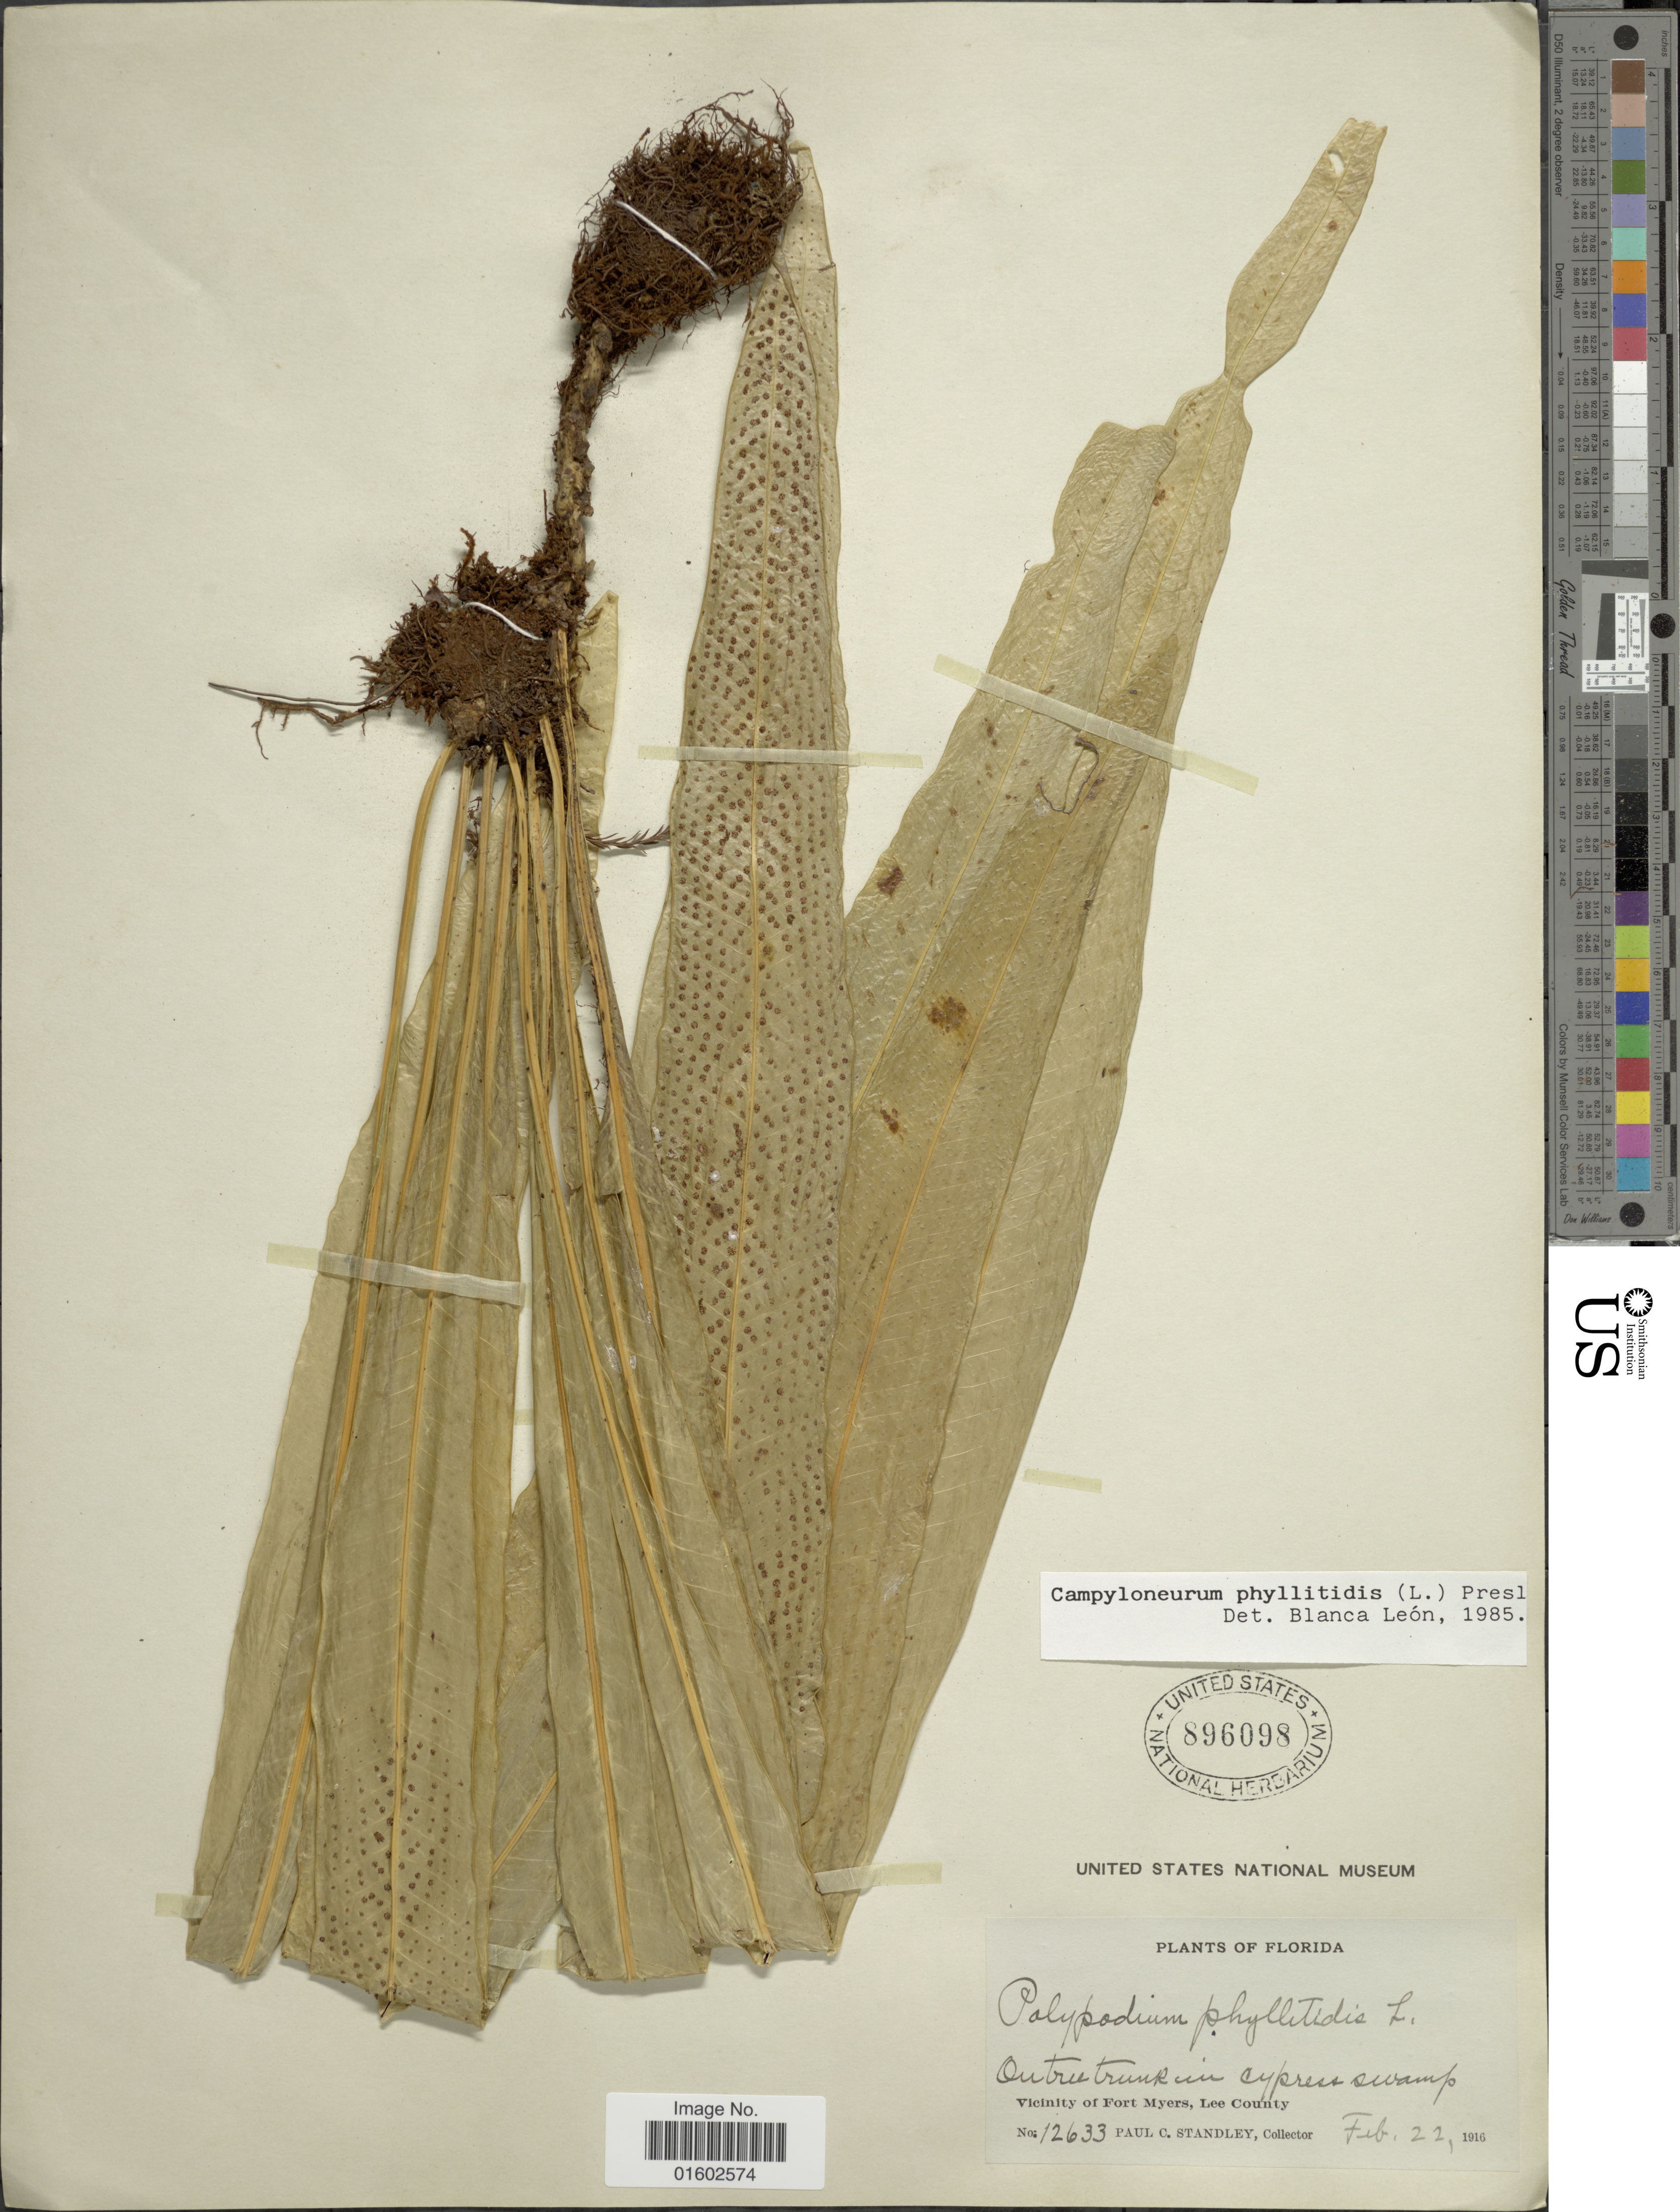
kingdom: Plantae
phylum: Tracheophyta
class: Polypodiopsida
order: Polypodiales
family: Polypodiaceae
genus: Campyloneurum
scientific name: Campyloneurum phyllitidis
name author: (L.) C. Presl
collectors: P. C. Standley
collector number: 12633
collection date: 1916-02-22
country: United States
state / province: Florida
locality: Vicinity of Fort Myers, Lee County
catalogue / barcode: US 896098